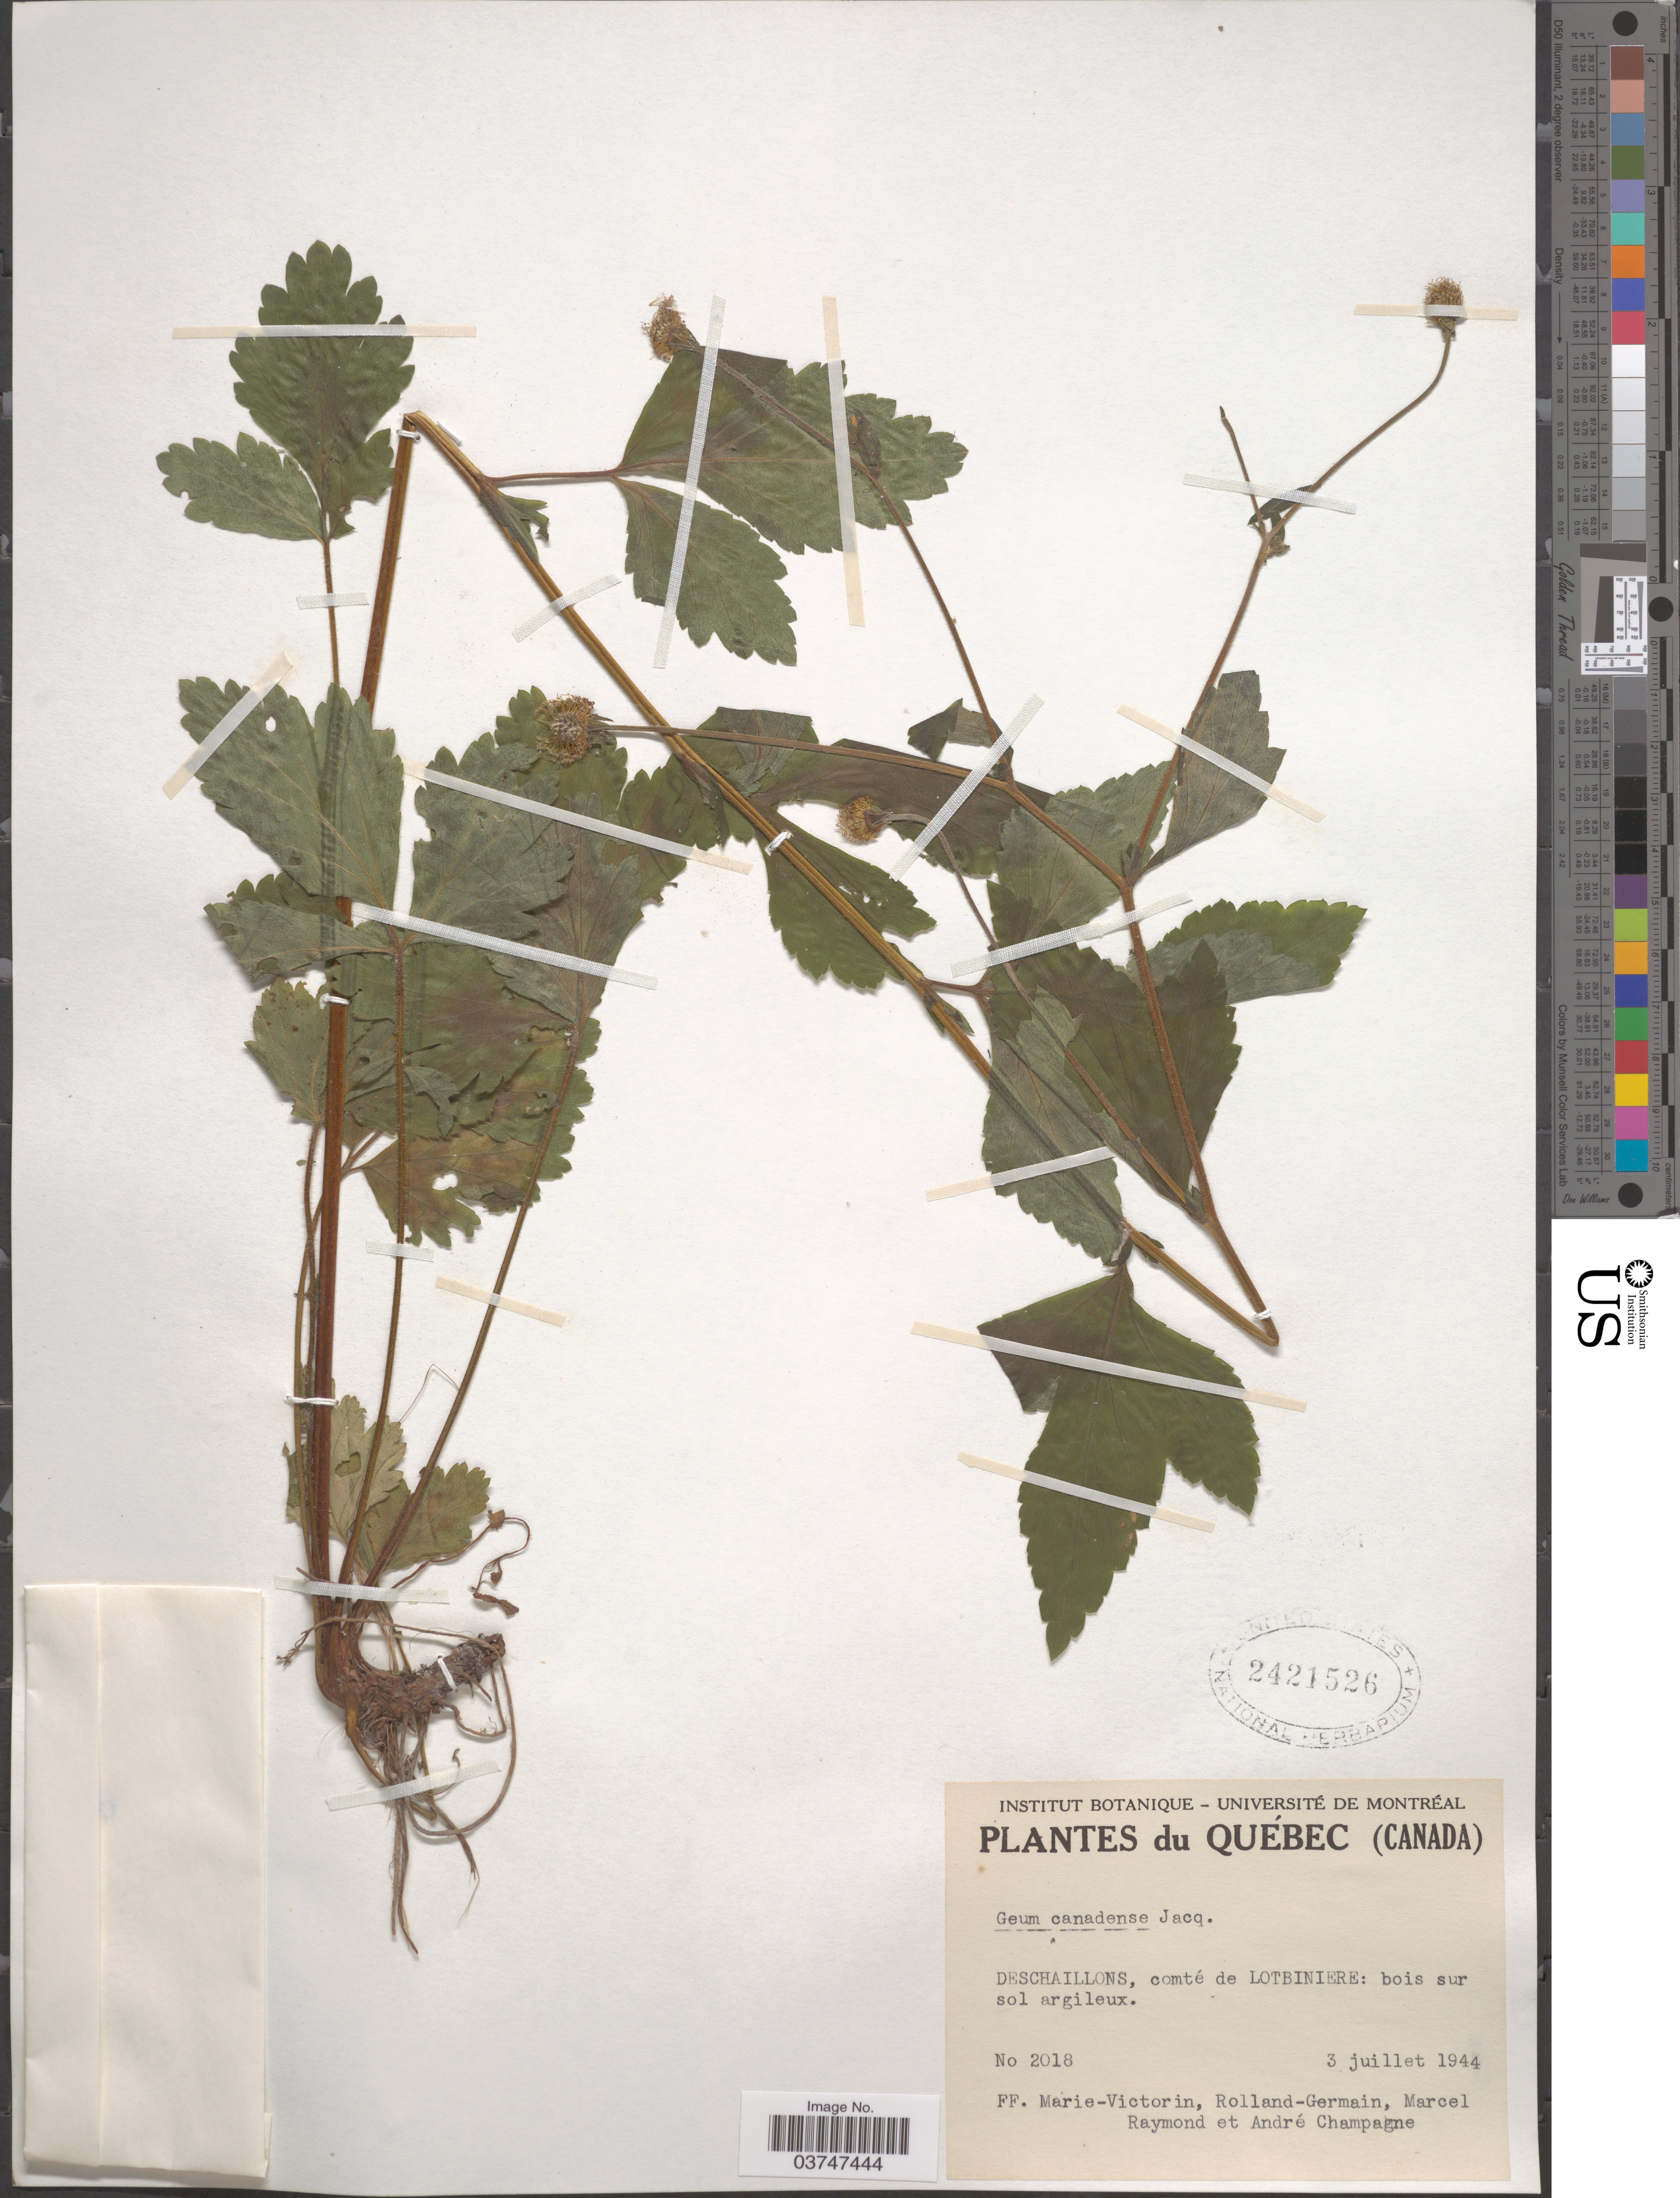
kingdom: Plantae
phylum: Tracheophyta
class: Magnoliopsida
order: Rosales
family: Rosaceae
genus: Geum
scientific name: Geum canadense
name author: Jacq.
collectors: F. Marie-Victorin, Rolland-Germain, M. Raymond & A. Champagne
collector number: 2018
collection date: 1944-07-03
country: Canada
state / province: Quebec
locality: Deschaillons, comté de Lotbiniere: bois sur sol argileux.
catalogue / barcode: US 2421526